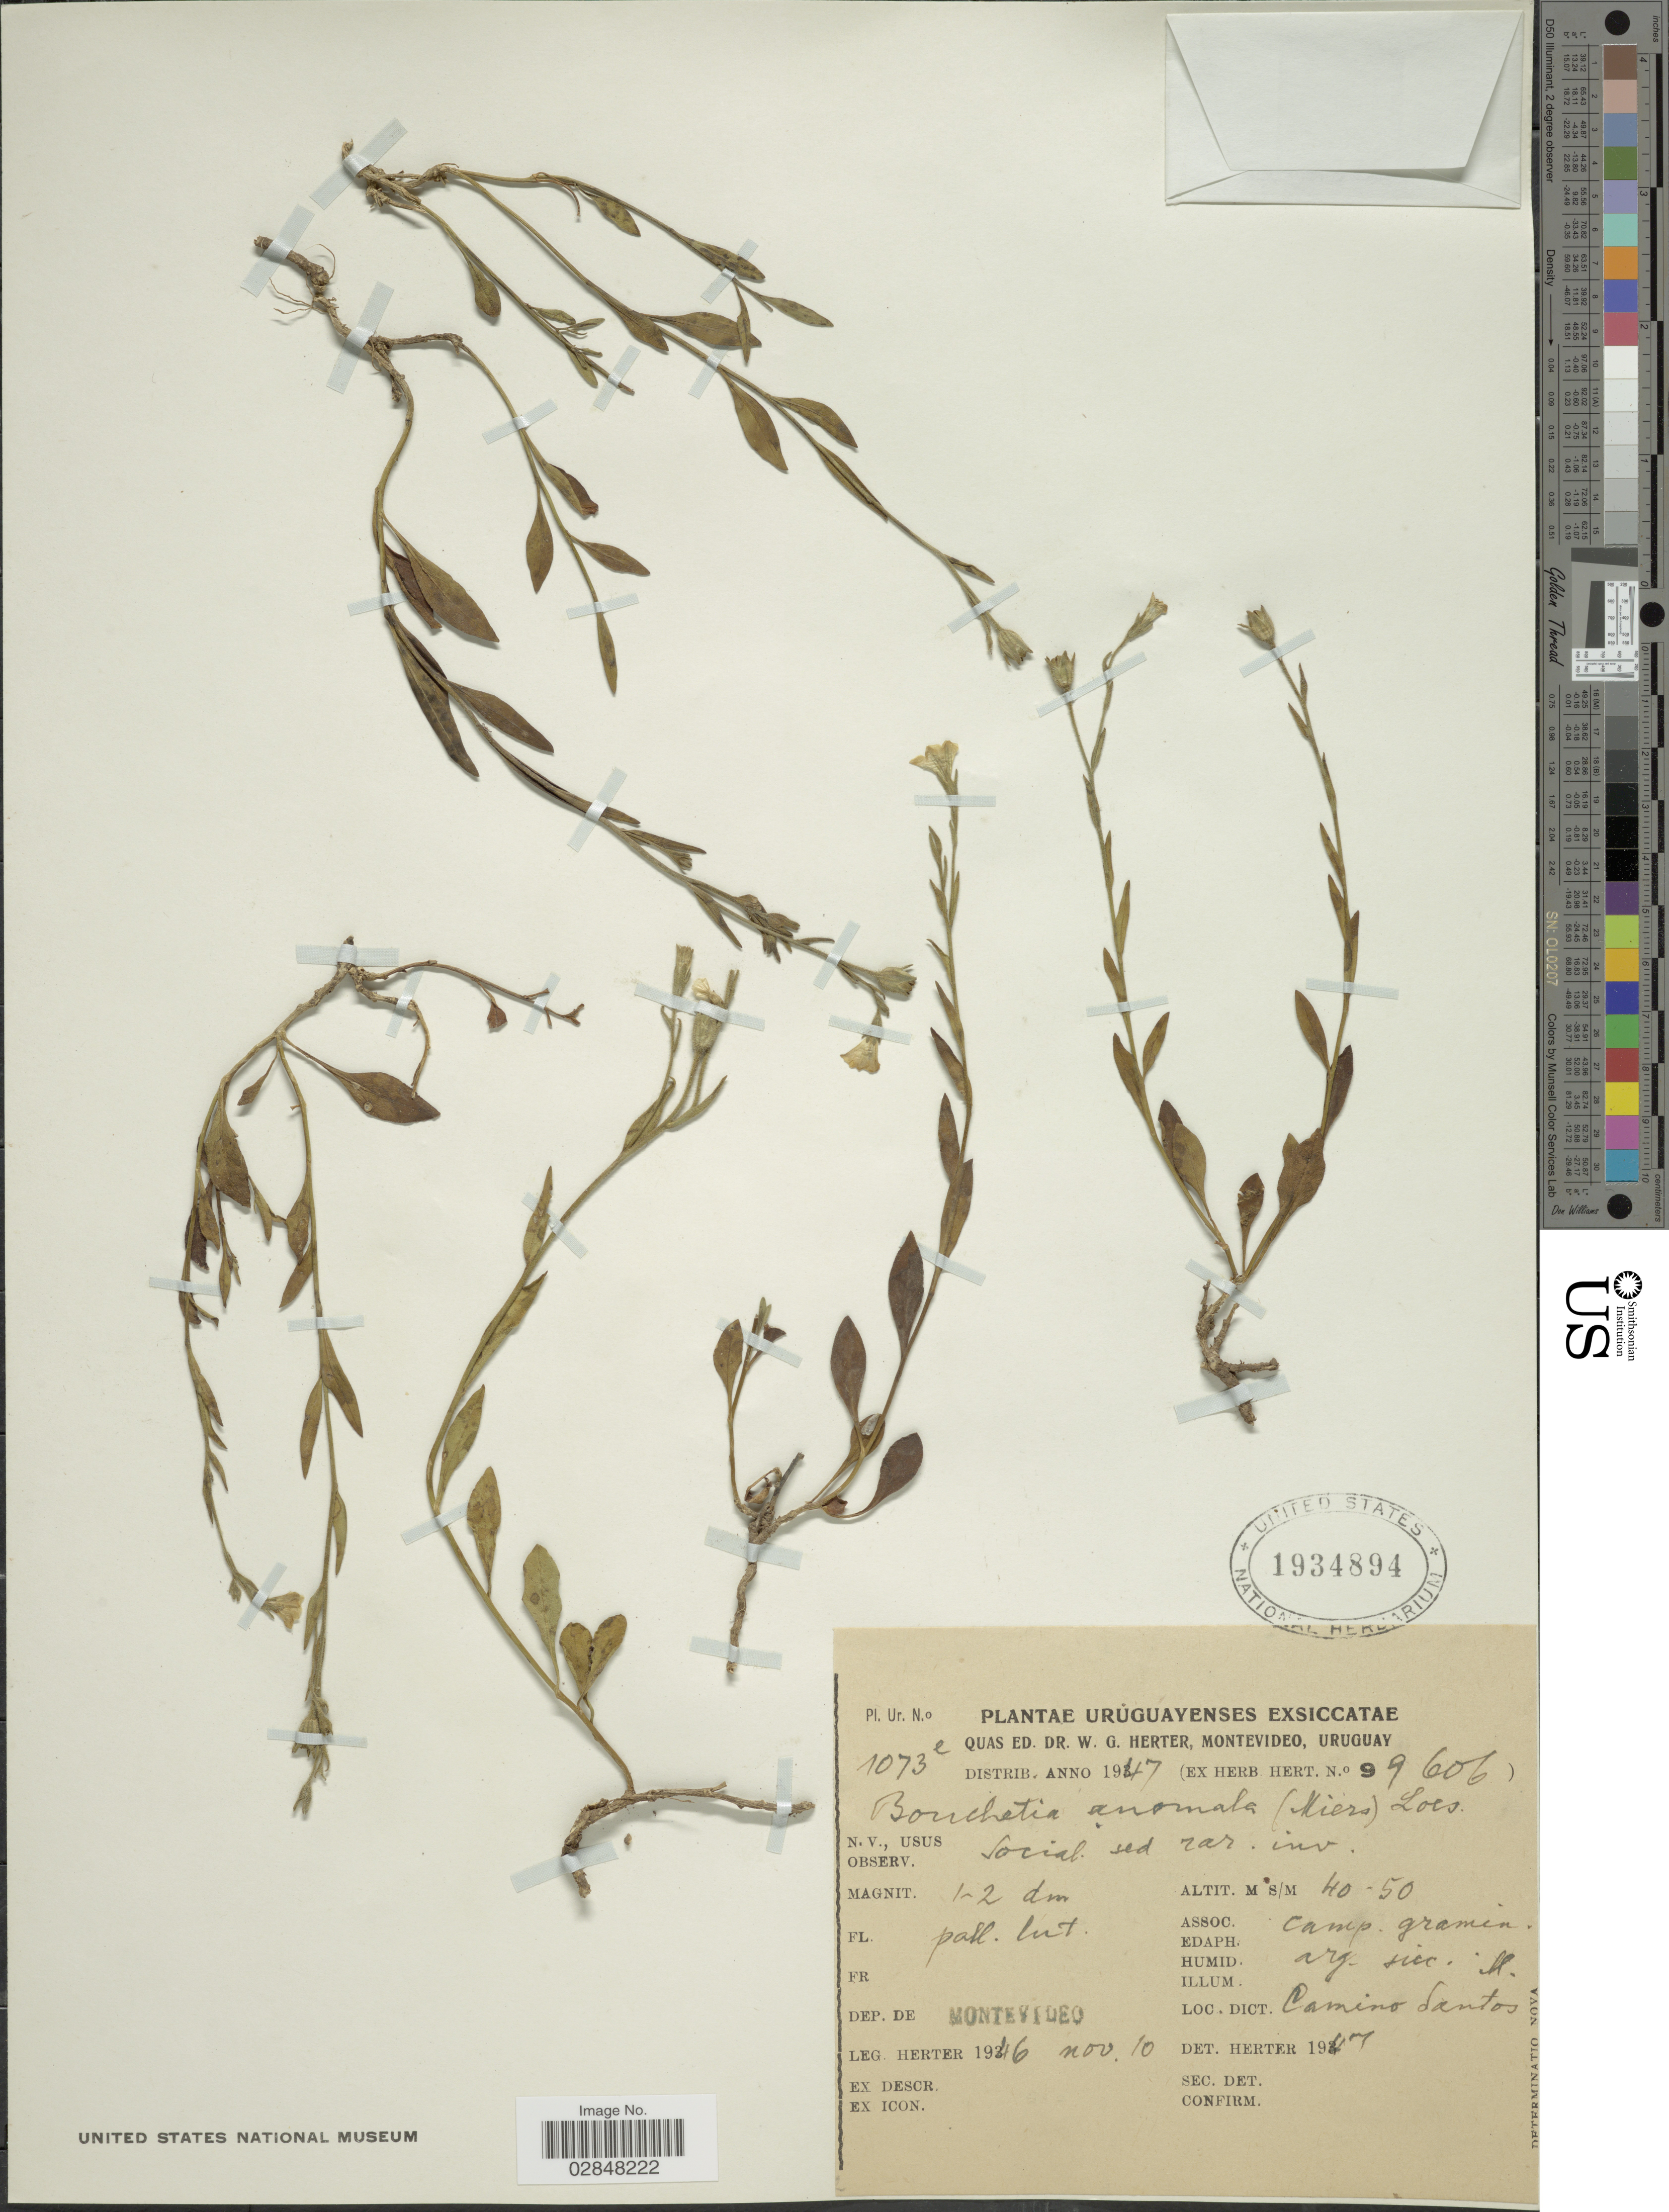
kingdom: Plantae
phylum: Tracheophyta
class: Magnoliopsida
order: Solanales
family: Solanaceae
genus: Bouchetia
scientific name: Bouchetia anomala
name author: (Miers) & Rusby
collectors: Herter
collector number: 1073e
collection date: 1946-11-10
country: Uruguay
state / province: Montevideo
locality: Dep. de Montevideo. Dict. Camino Santos.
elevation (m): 40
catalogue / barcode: US 1934894